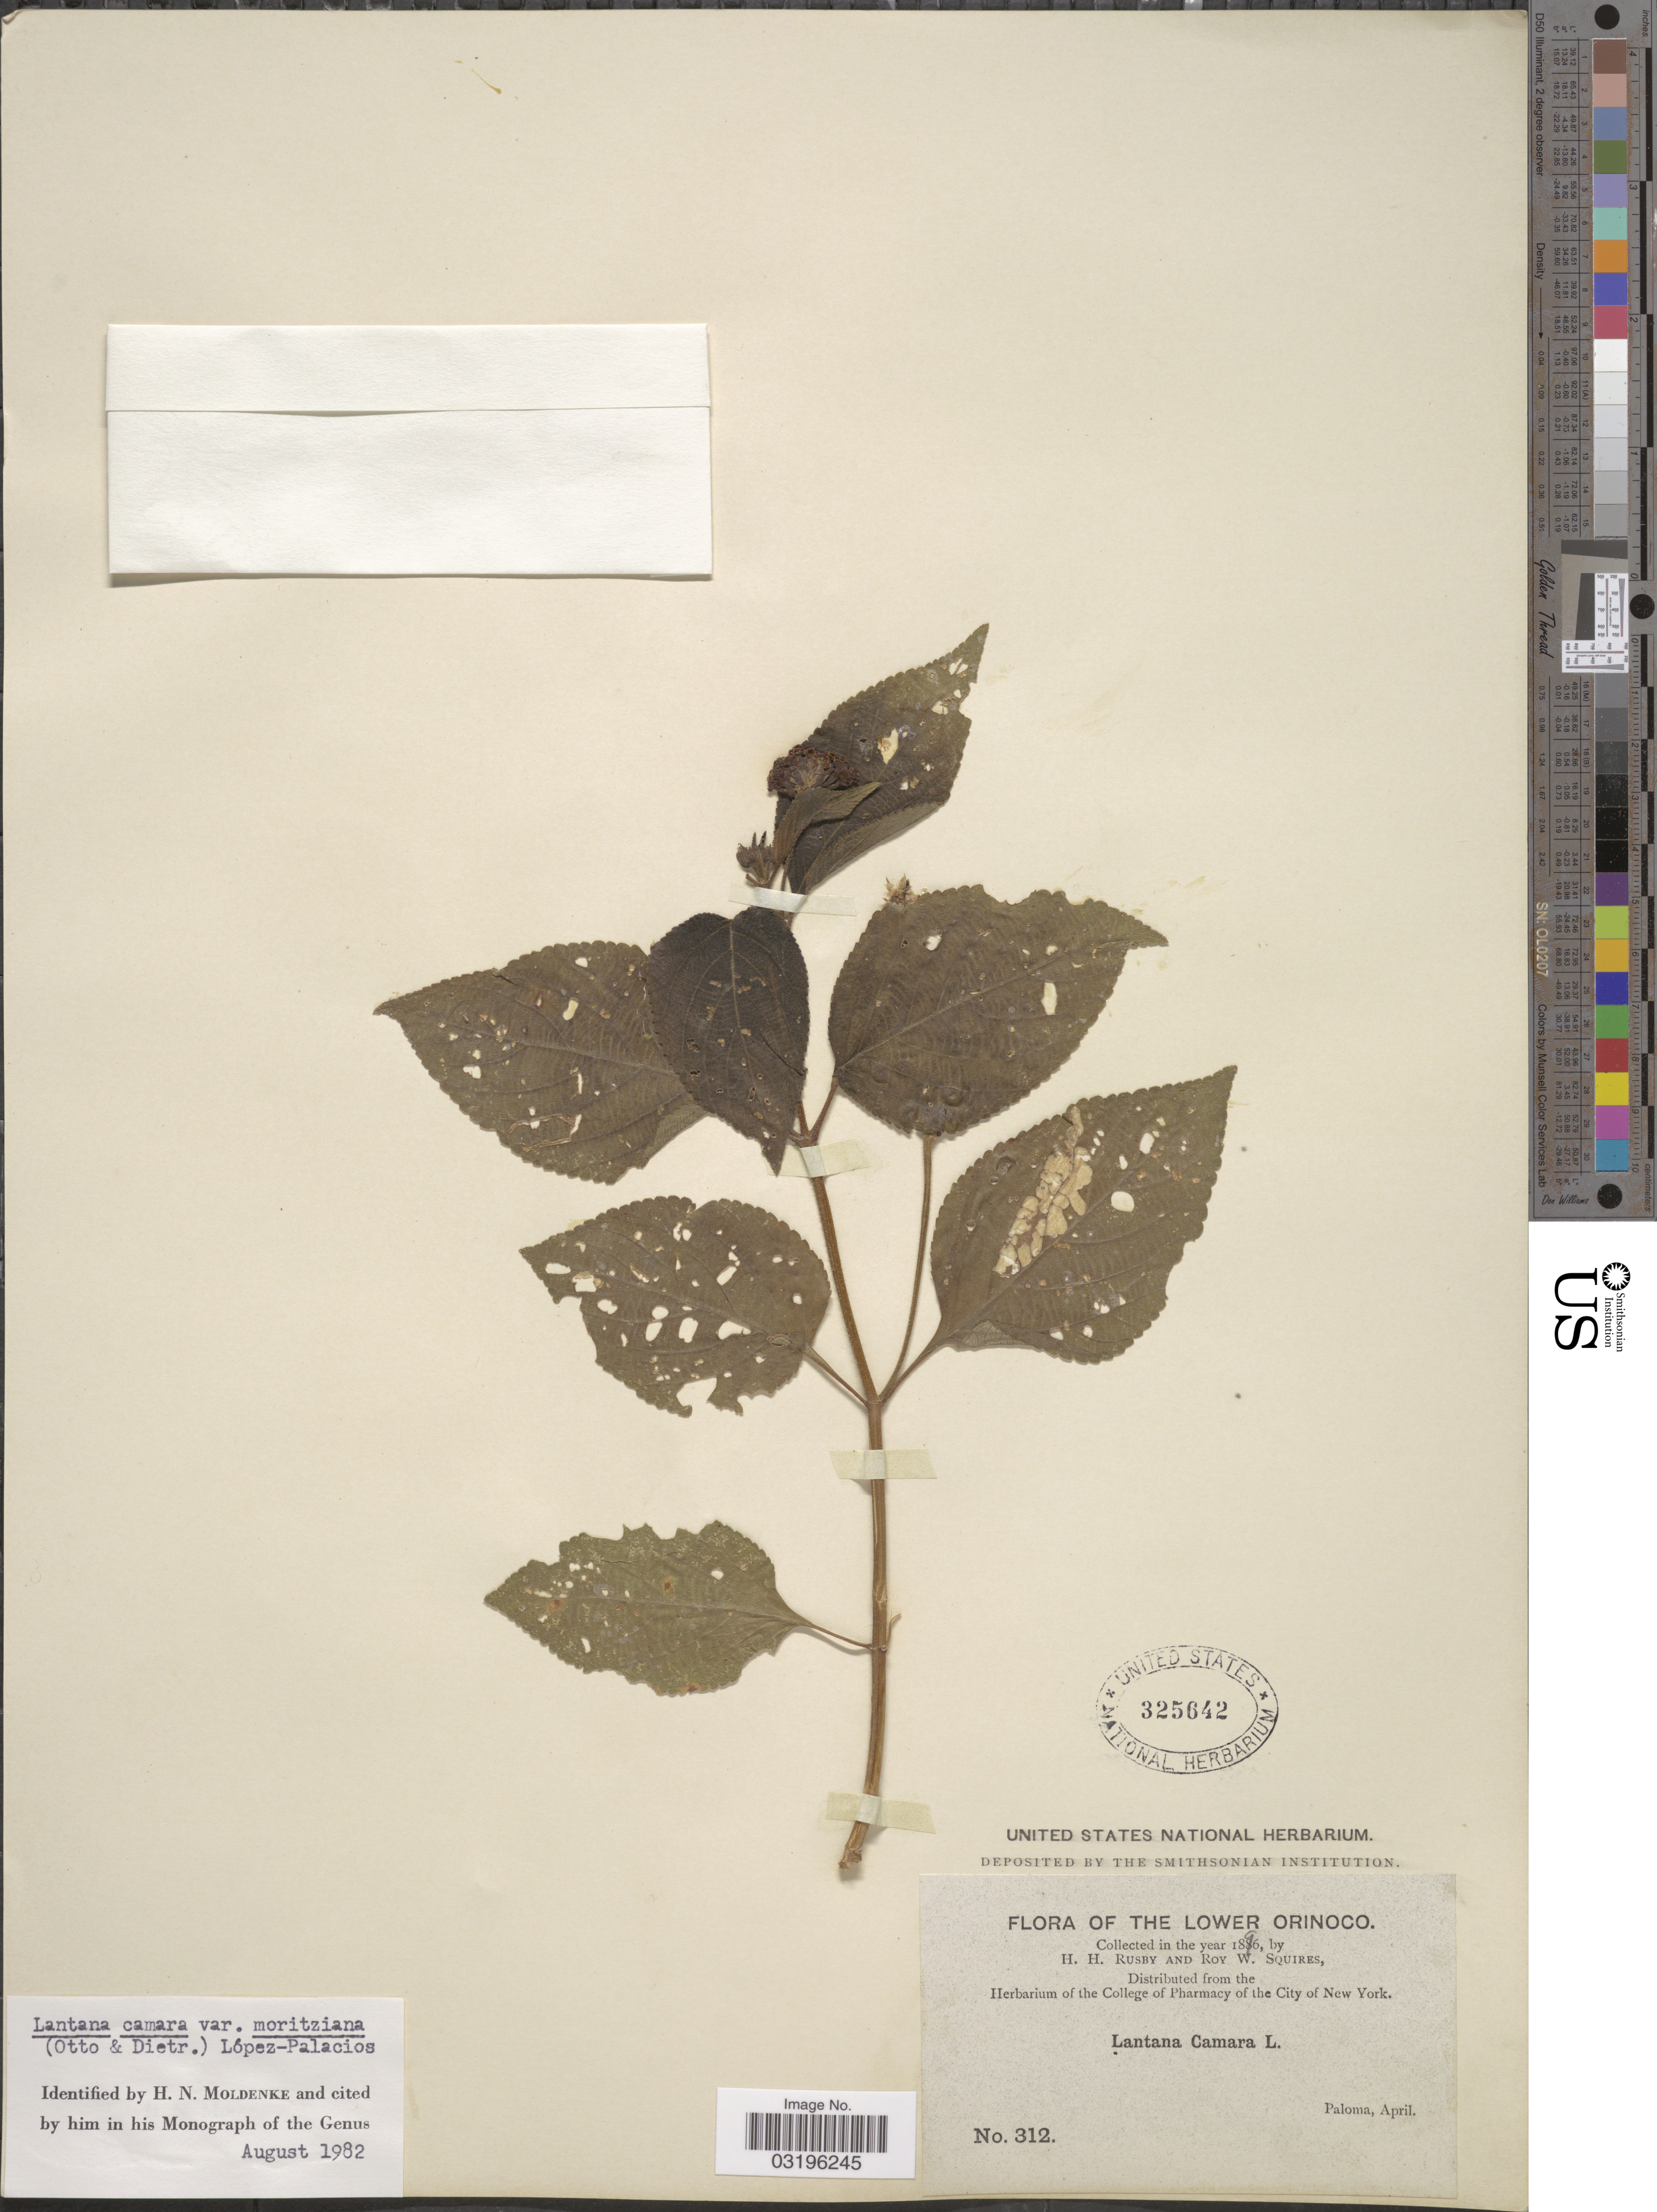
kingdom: Plantae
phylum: Tracheophyta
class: Magnoliopsida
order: Lamiales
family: Verbenaceae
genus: Lantana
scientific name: Lantana camara var. moritziana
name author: (Otto & A. Dietr.) López-Pal.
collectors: H. H. Rusby & R. Squires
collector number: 312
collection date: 1896-04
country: Bolivia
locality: Lower Orinoco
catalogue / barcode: US 325642